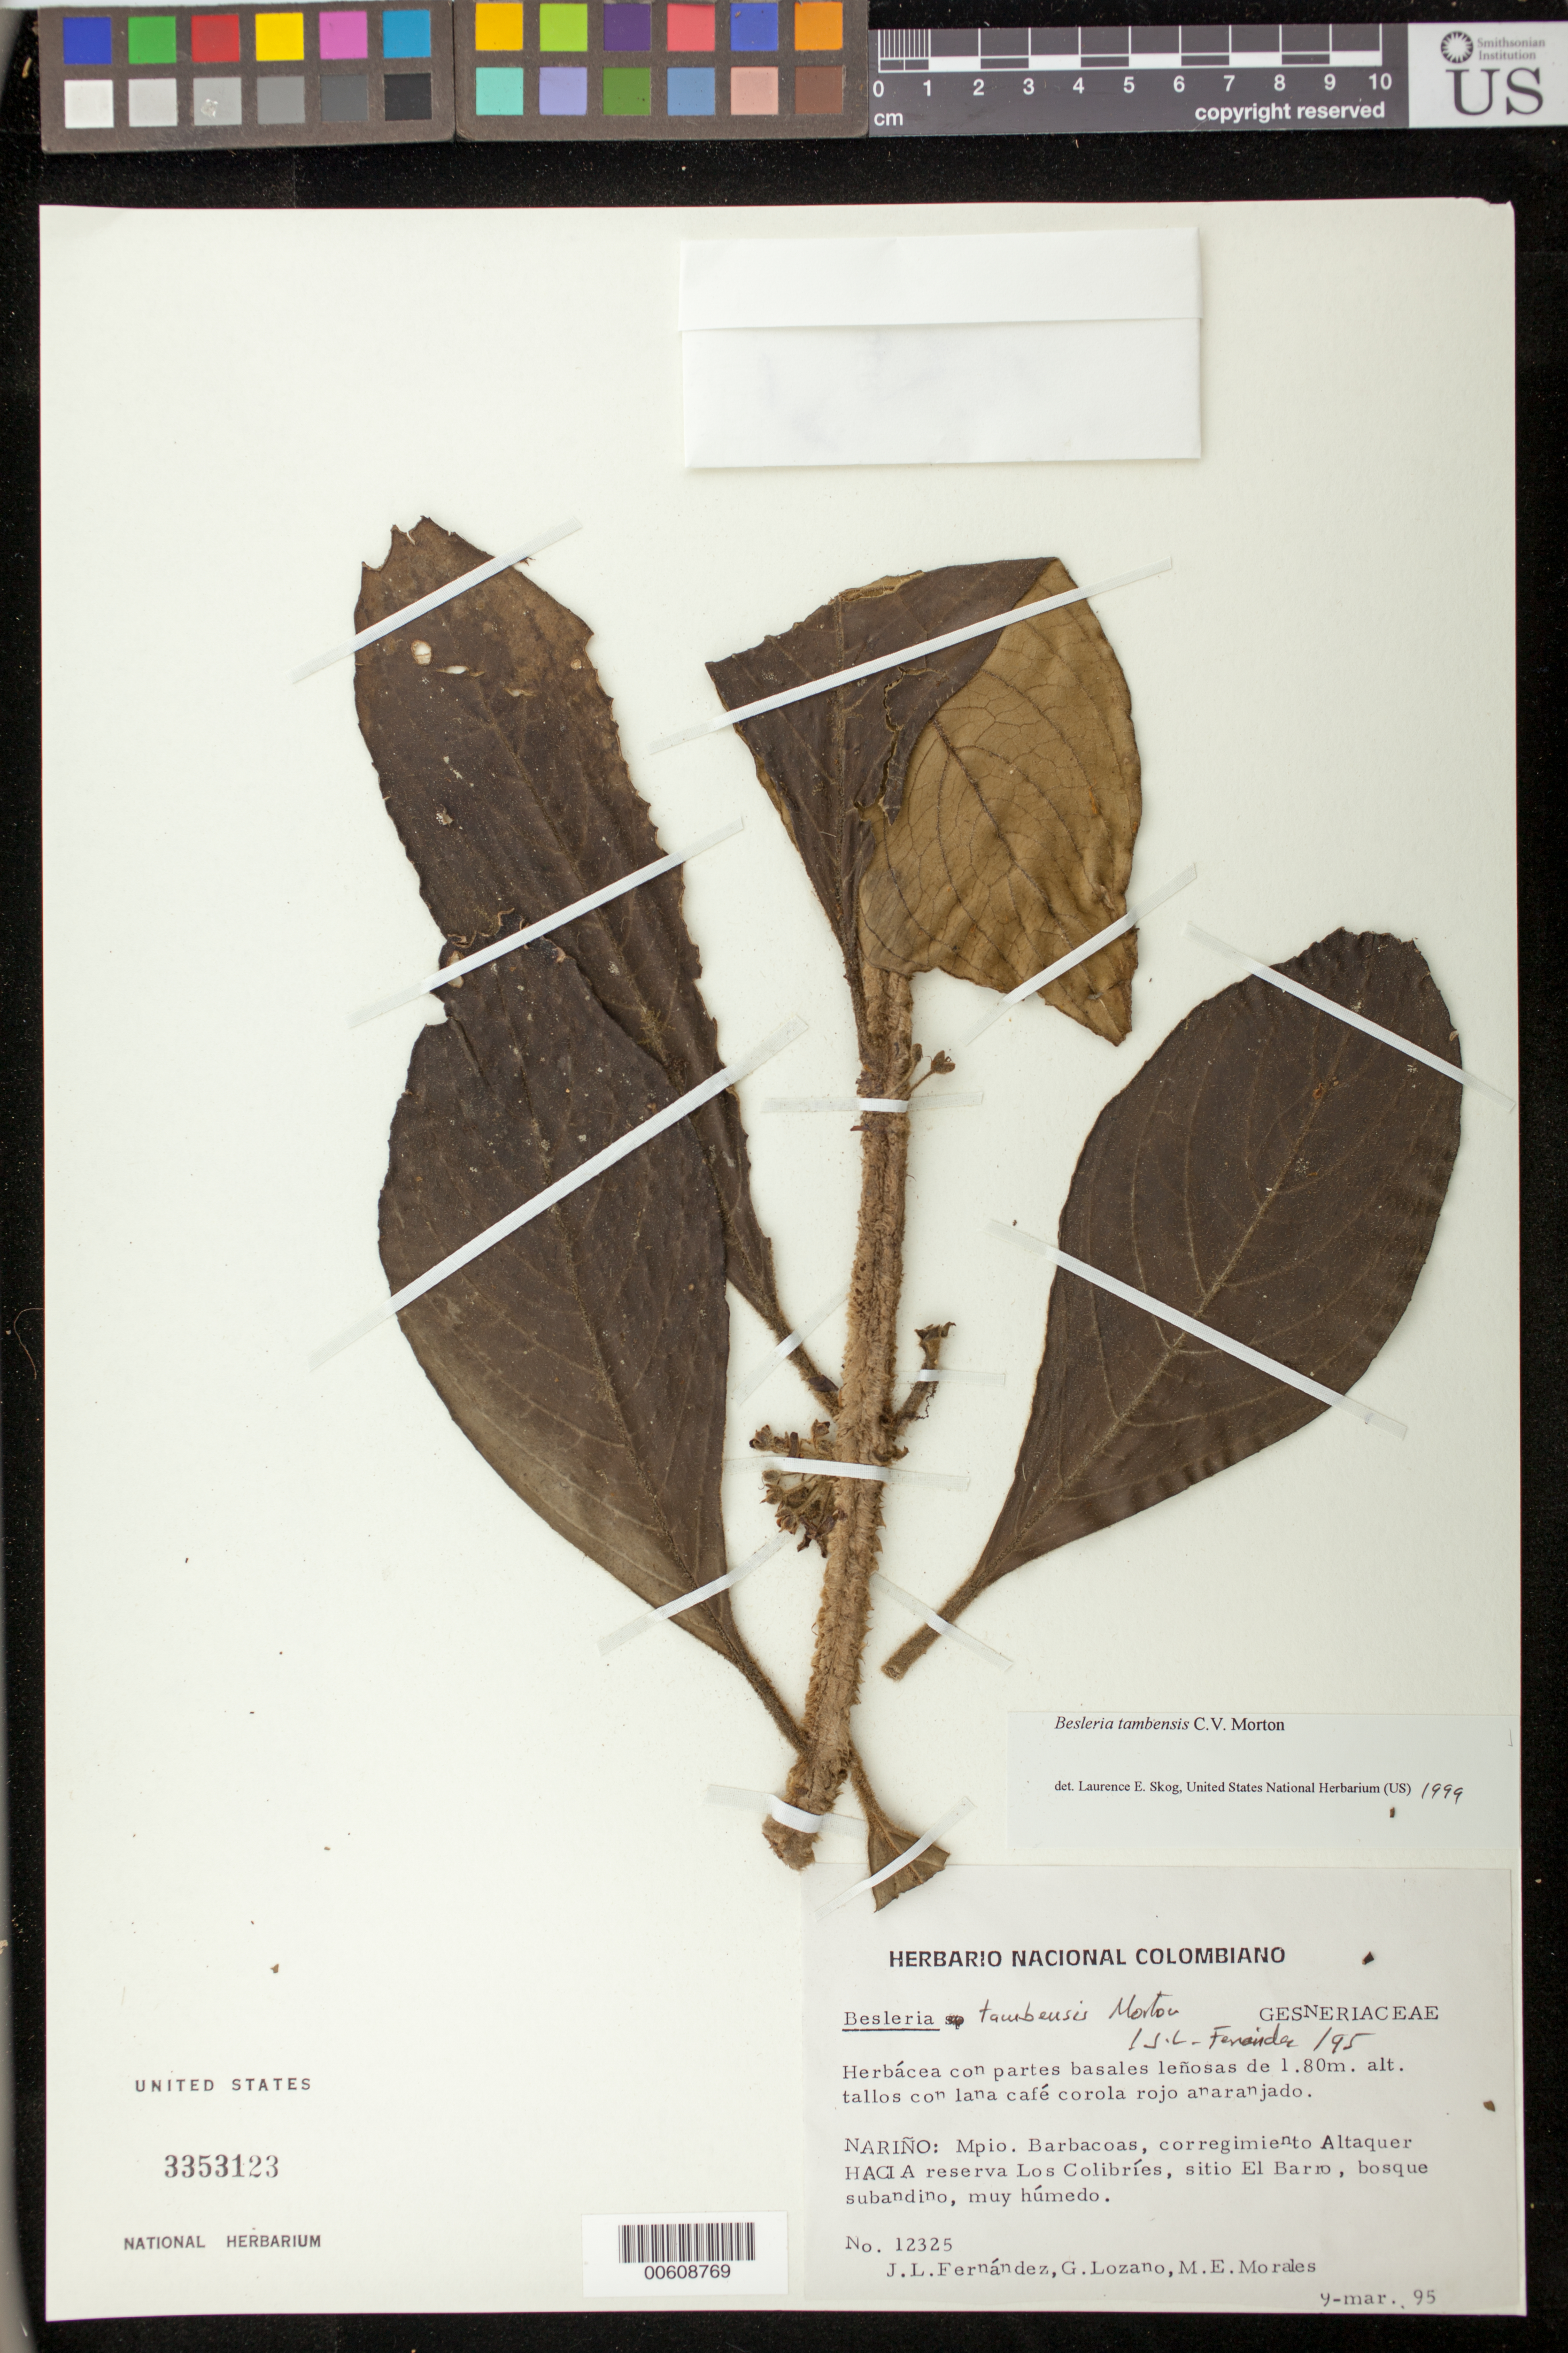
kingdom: Plantae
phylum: Tracheophyta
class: Magnoliopsida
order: Lamiales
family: Gesneriaceae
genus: Besleria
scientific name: Besleria tambensis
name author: C.V. Morton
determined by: Skog, Laurence E.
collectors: J. L. Fernández-Alonso, G. Lozano-Contreras & M. Morales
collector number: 12325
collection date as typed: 09 Mar 1995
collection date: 1995-03-09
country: Colombia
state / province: Nariño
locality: Mpio. Barbacoas, corregimiento Altaquer hacia reserva Los Colibríes, sitio El Barro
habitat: Bosque subandino, muy húmedo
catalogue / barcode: US 3353123